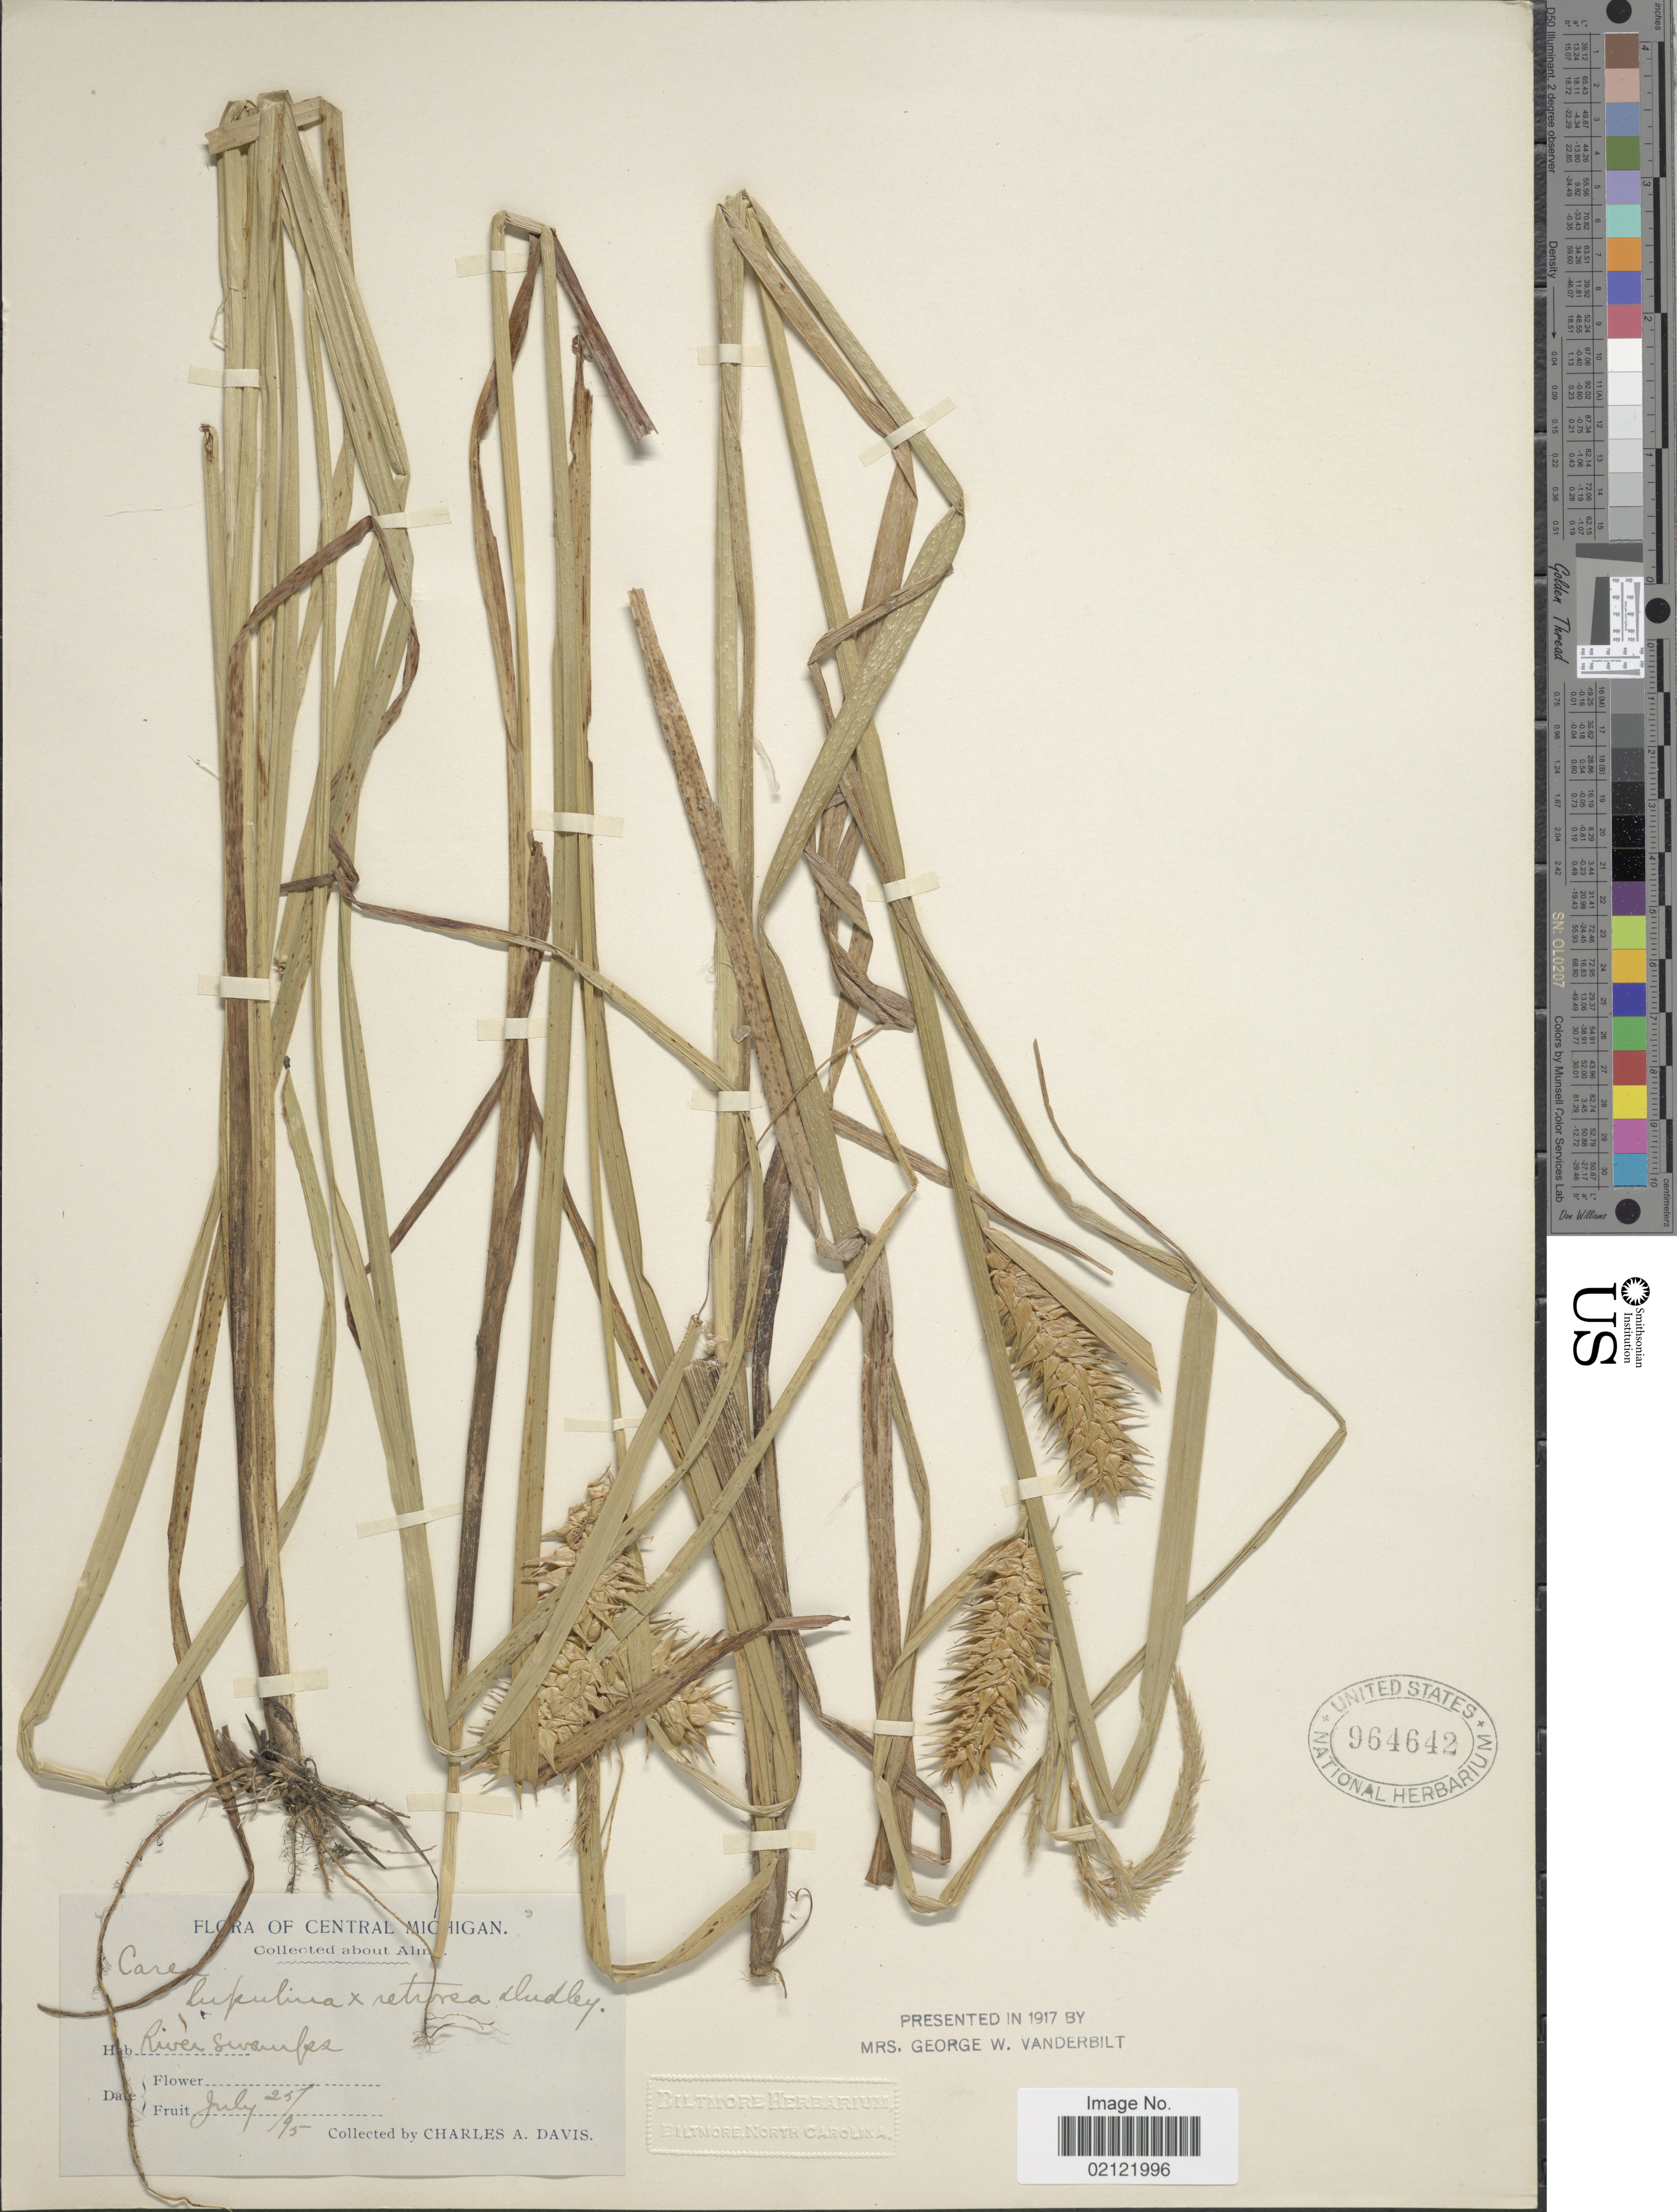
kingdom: Plantae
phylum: Tracheophyta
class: Liliopsida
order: Poales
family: Cyperaceae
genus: Carex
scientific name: Carex lupulina x C. retrorsa Schwein.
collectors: C. Davis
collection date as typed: Transcribed d/m/y: 25/7/95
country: United States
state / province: Michigan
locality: Central Michigan. Collected about Alma. River swamps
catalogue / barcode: US 964642